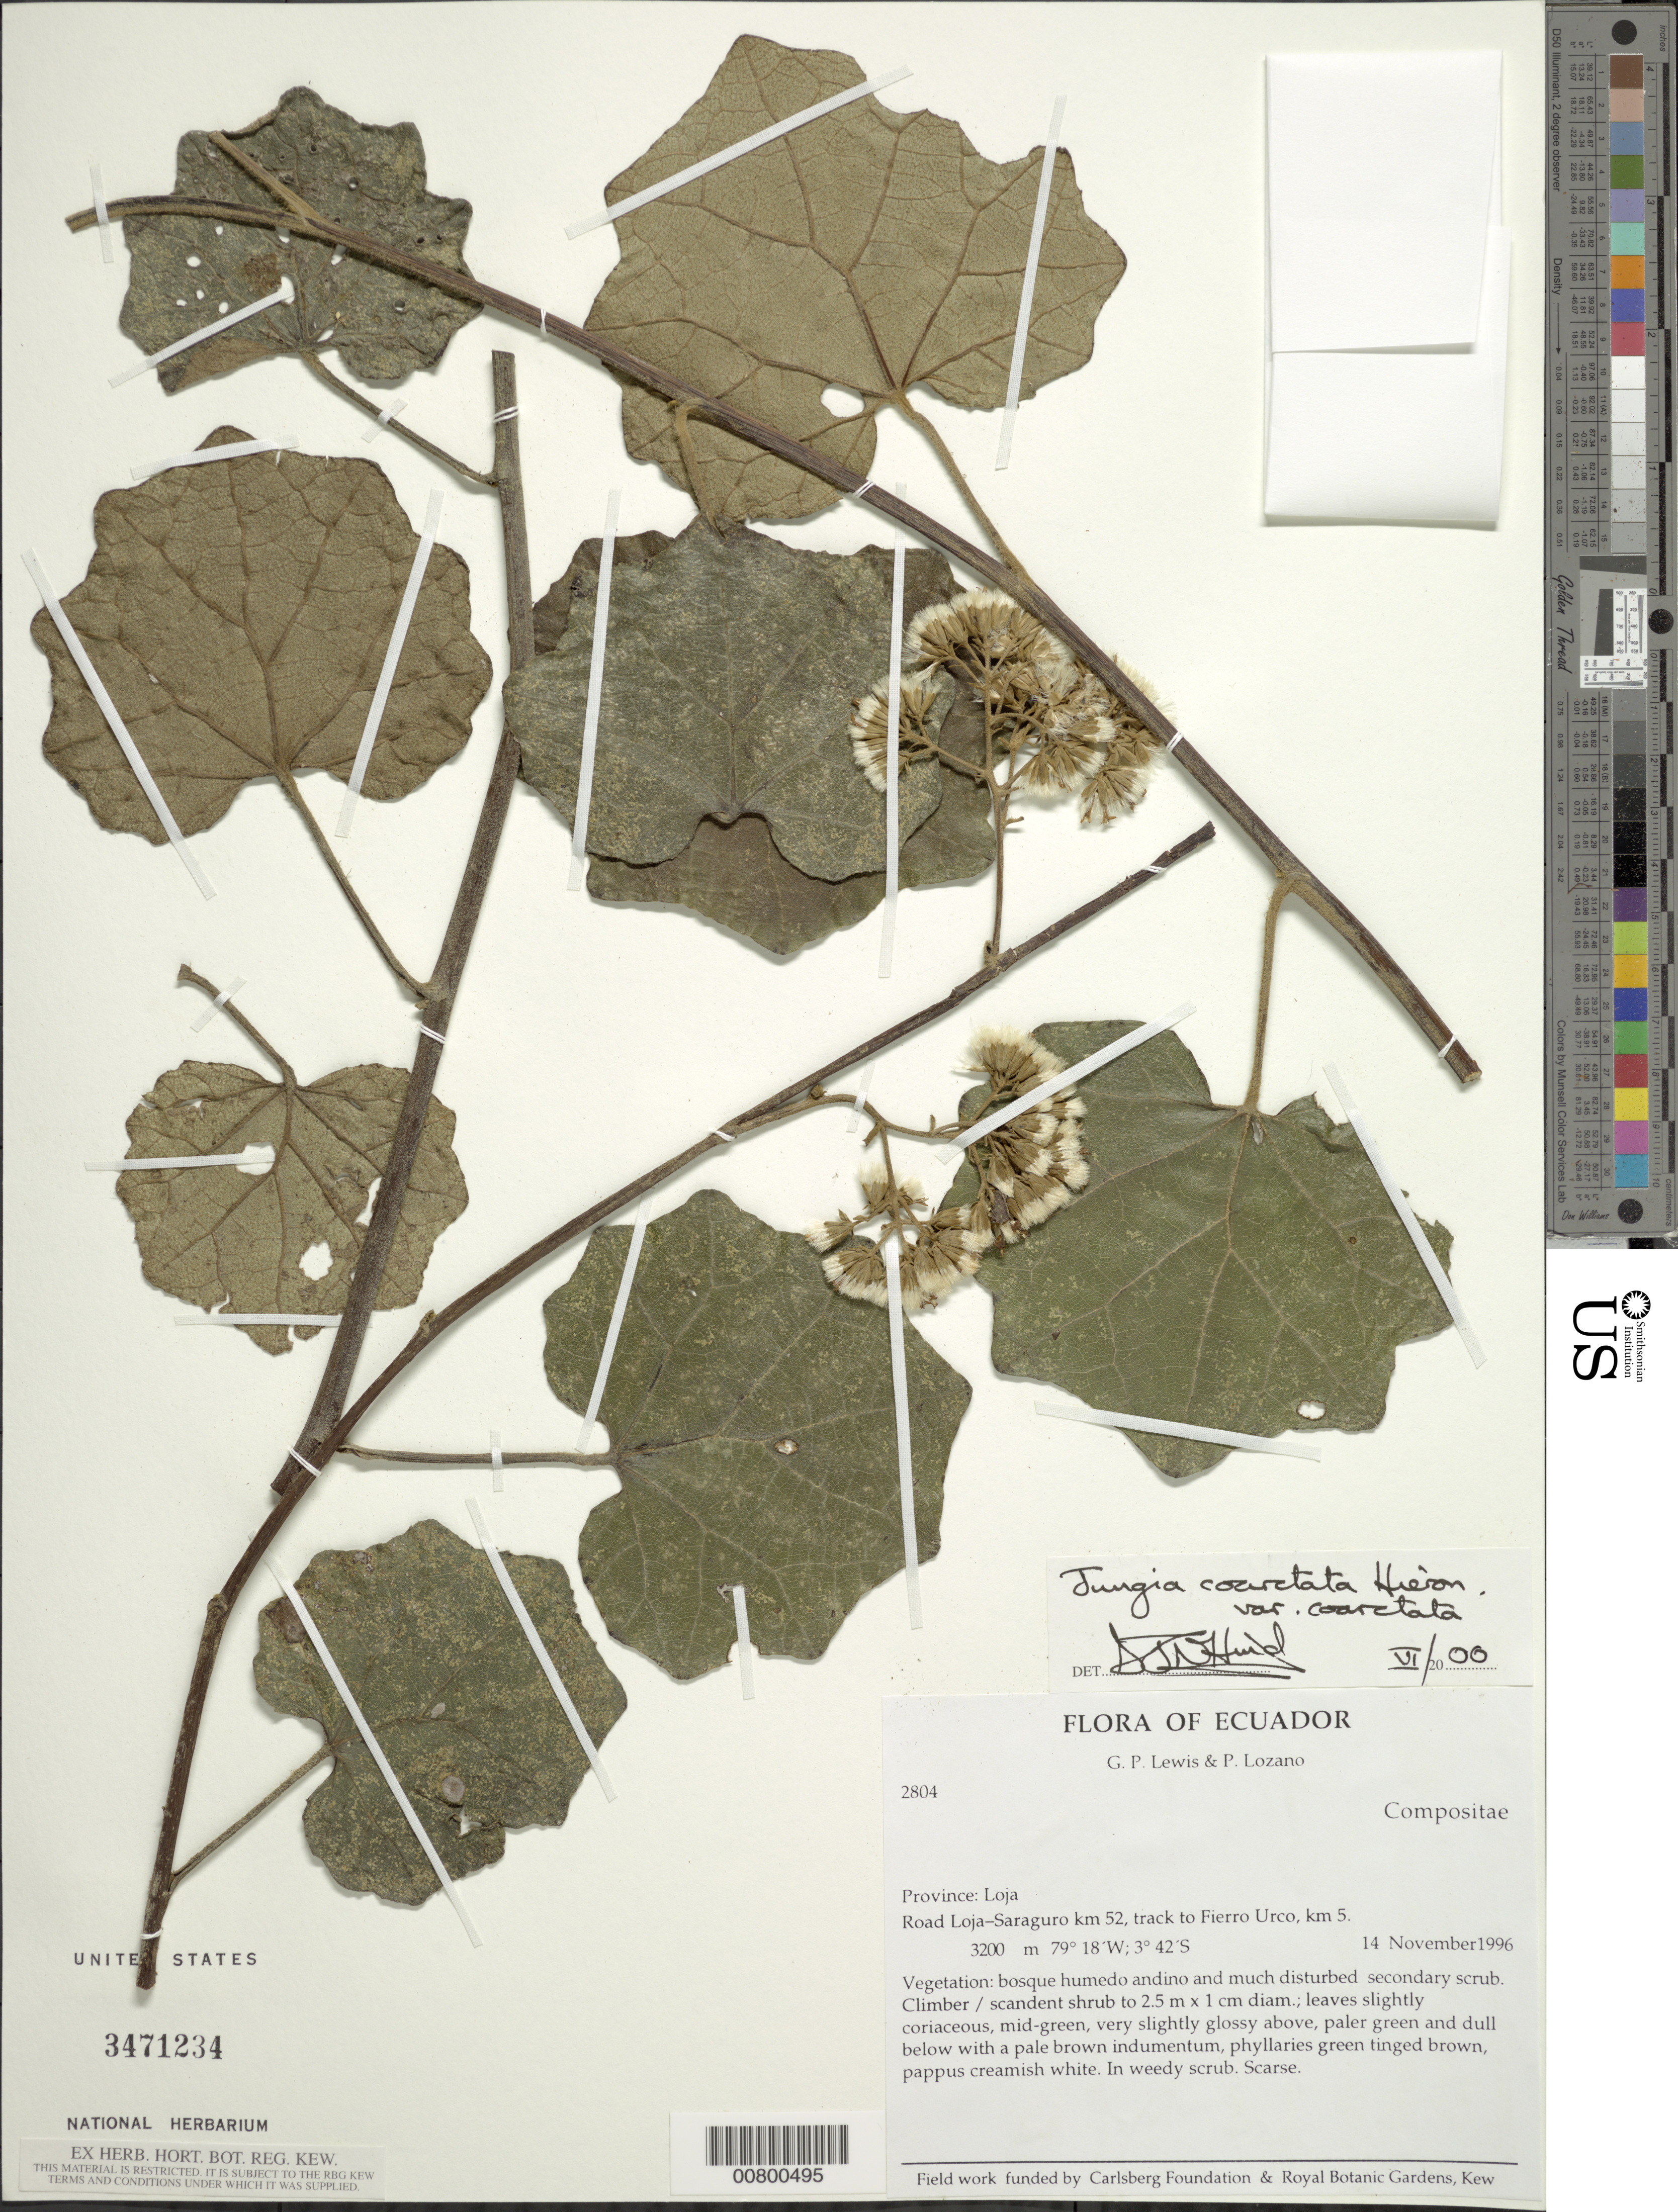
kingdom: Plantae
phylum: Tracheophyta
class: Magnoliopsida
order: Asterales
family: Asteraceae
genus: Jungia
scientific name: Jungia coarctata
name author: Hieron.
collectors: G. P. Lewis & P. Lozano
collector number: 2804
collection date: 1996-11-14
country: Ecuador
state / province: Loja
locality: Loja-Saraguro road, km 52, track to Fierro Urco, km 5.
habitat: Bosque humedo andino and much disturbed secondary scrub, in weedy scrub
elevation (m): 3200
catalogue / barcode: US 3471234